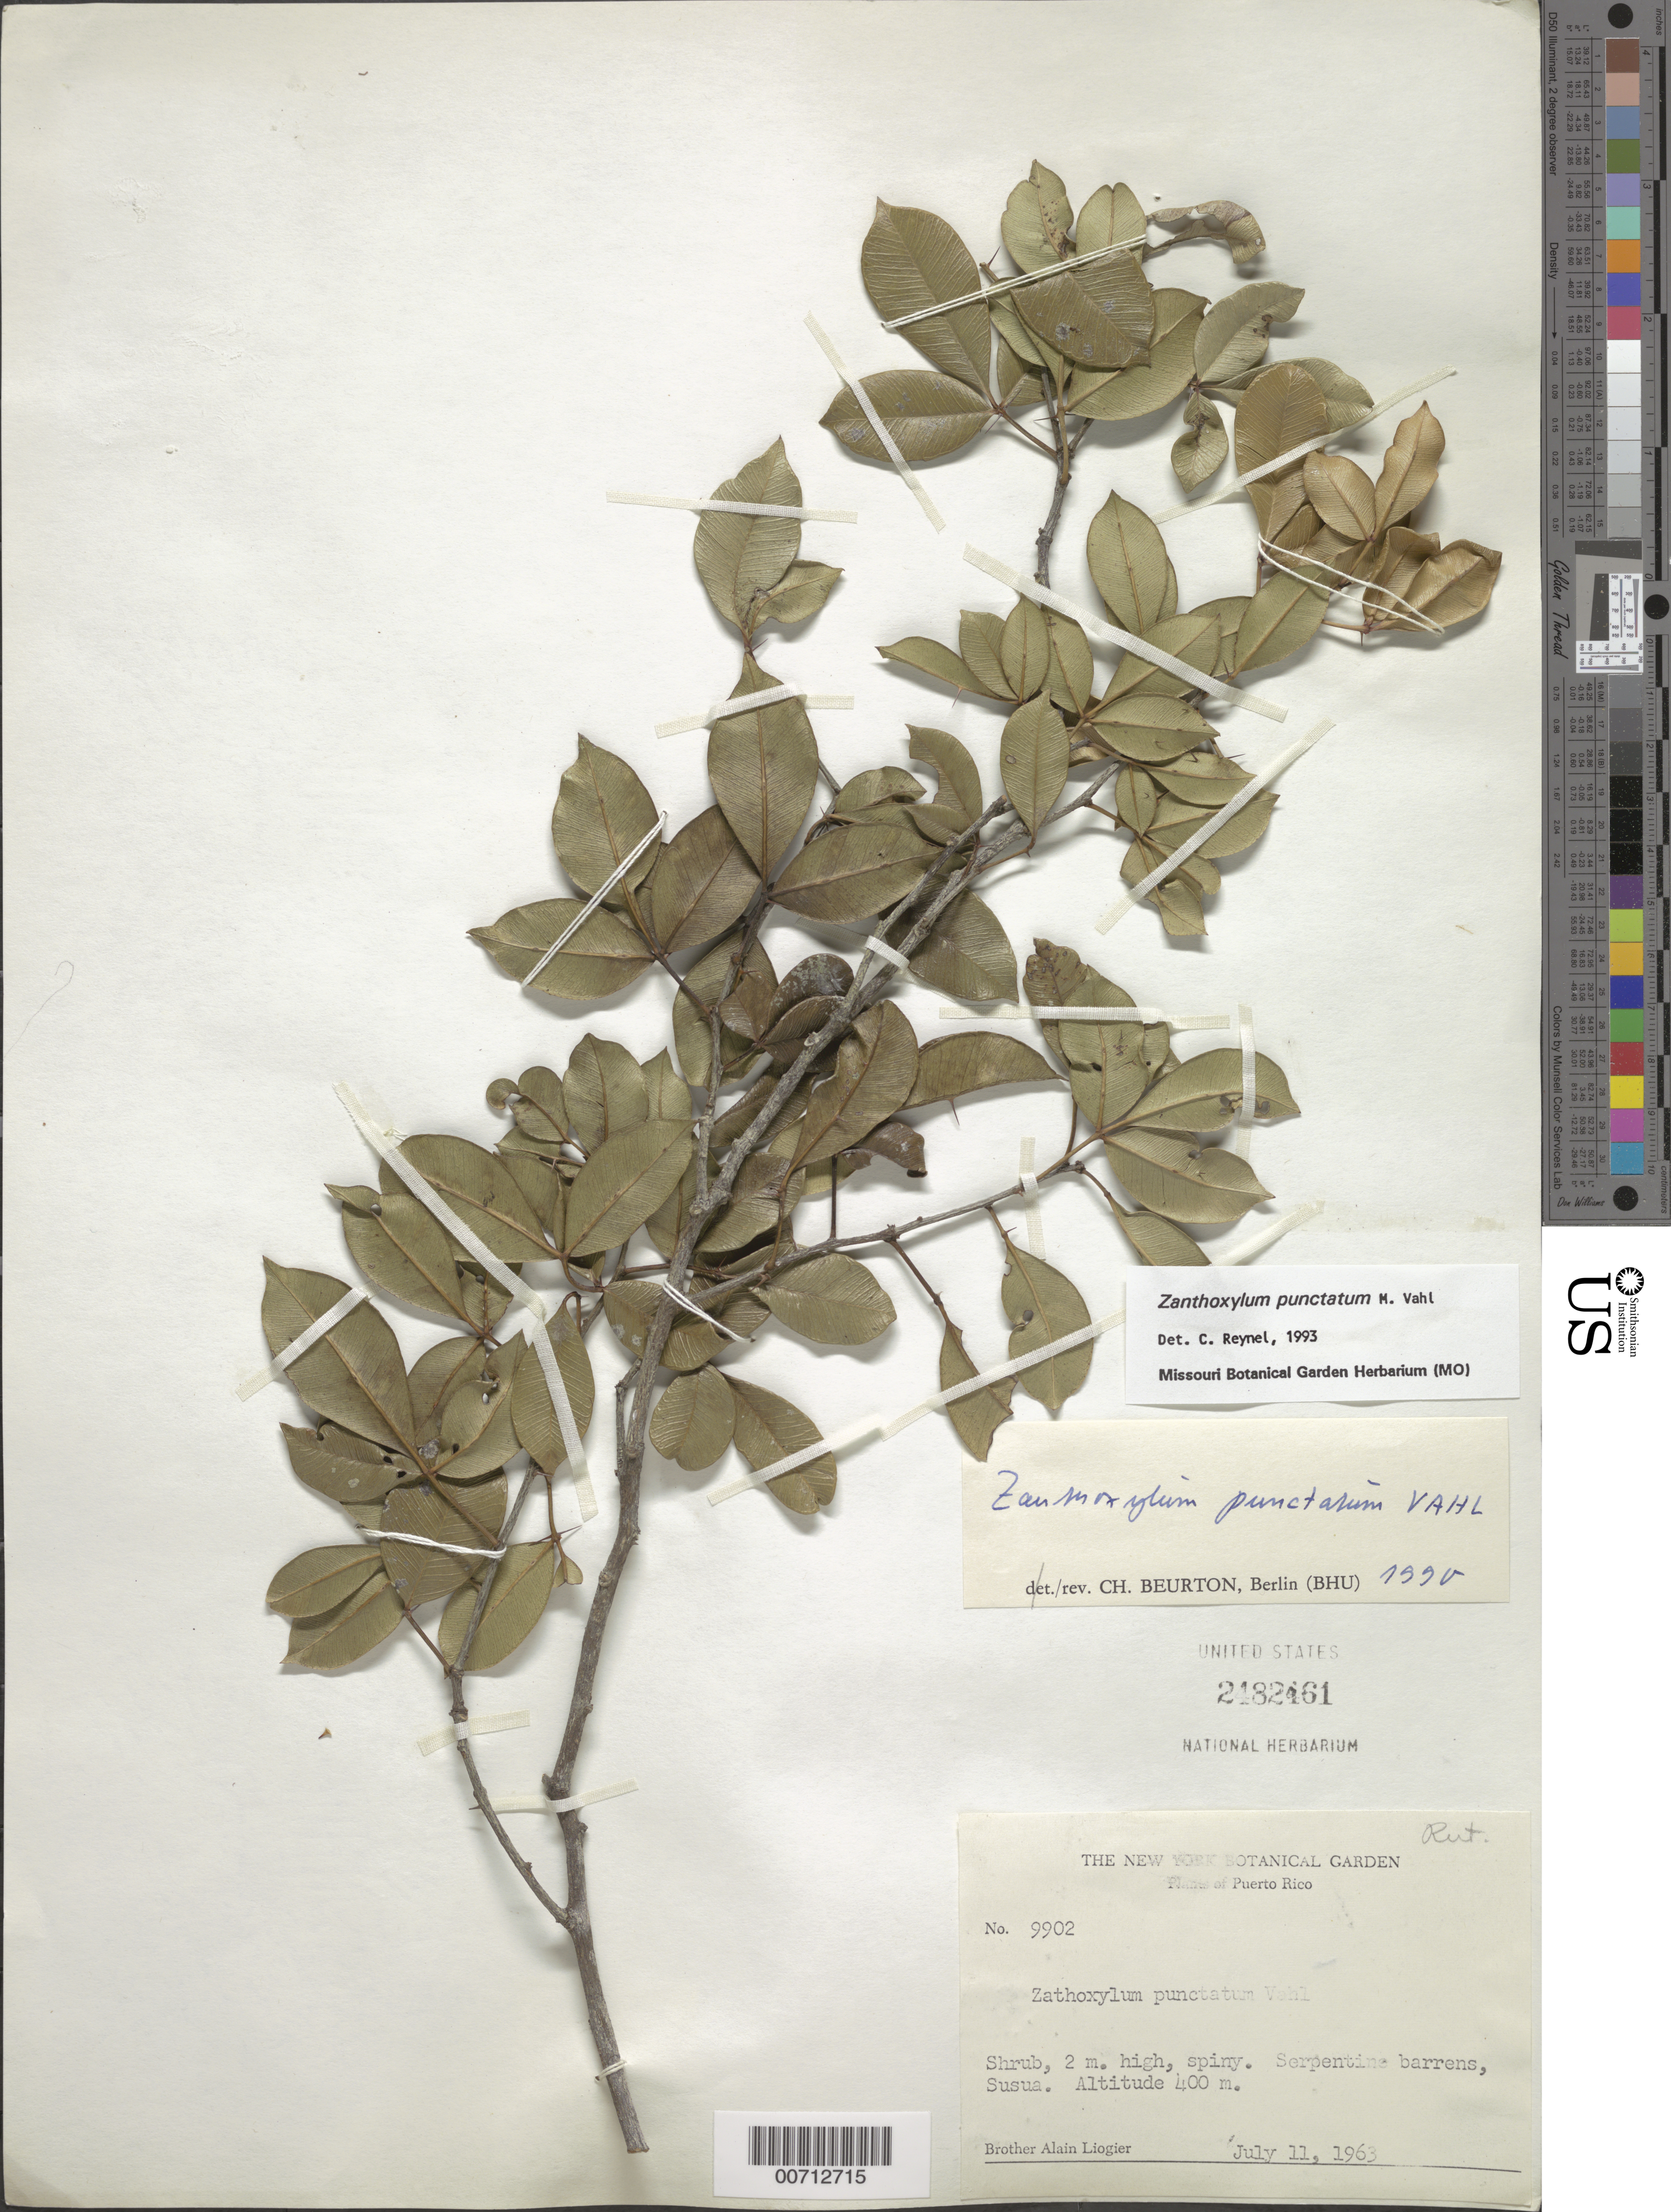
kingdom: Plantae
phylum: Tracheophyta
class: Magnoliopsida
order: Sapindales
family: Rutaceae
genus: Zanthoxylum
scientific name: Zanthoxylum punctatum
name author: Vahl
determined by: Reynel, Carlos A., (MO), Missouri Botanical Garden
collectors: A. H. Liogier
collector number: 9902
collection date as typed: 11 Jul 1963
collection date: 1963-07-11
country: Puerto Rico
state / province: Susua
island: Greater Antilles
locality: Susua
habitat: Serpentine barrens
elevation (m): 400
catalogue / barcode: US 2482461